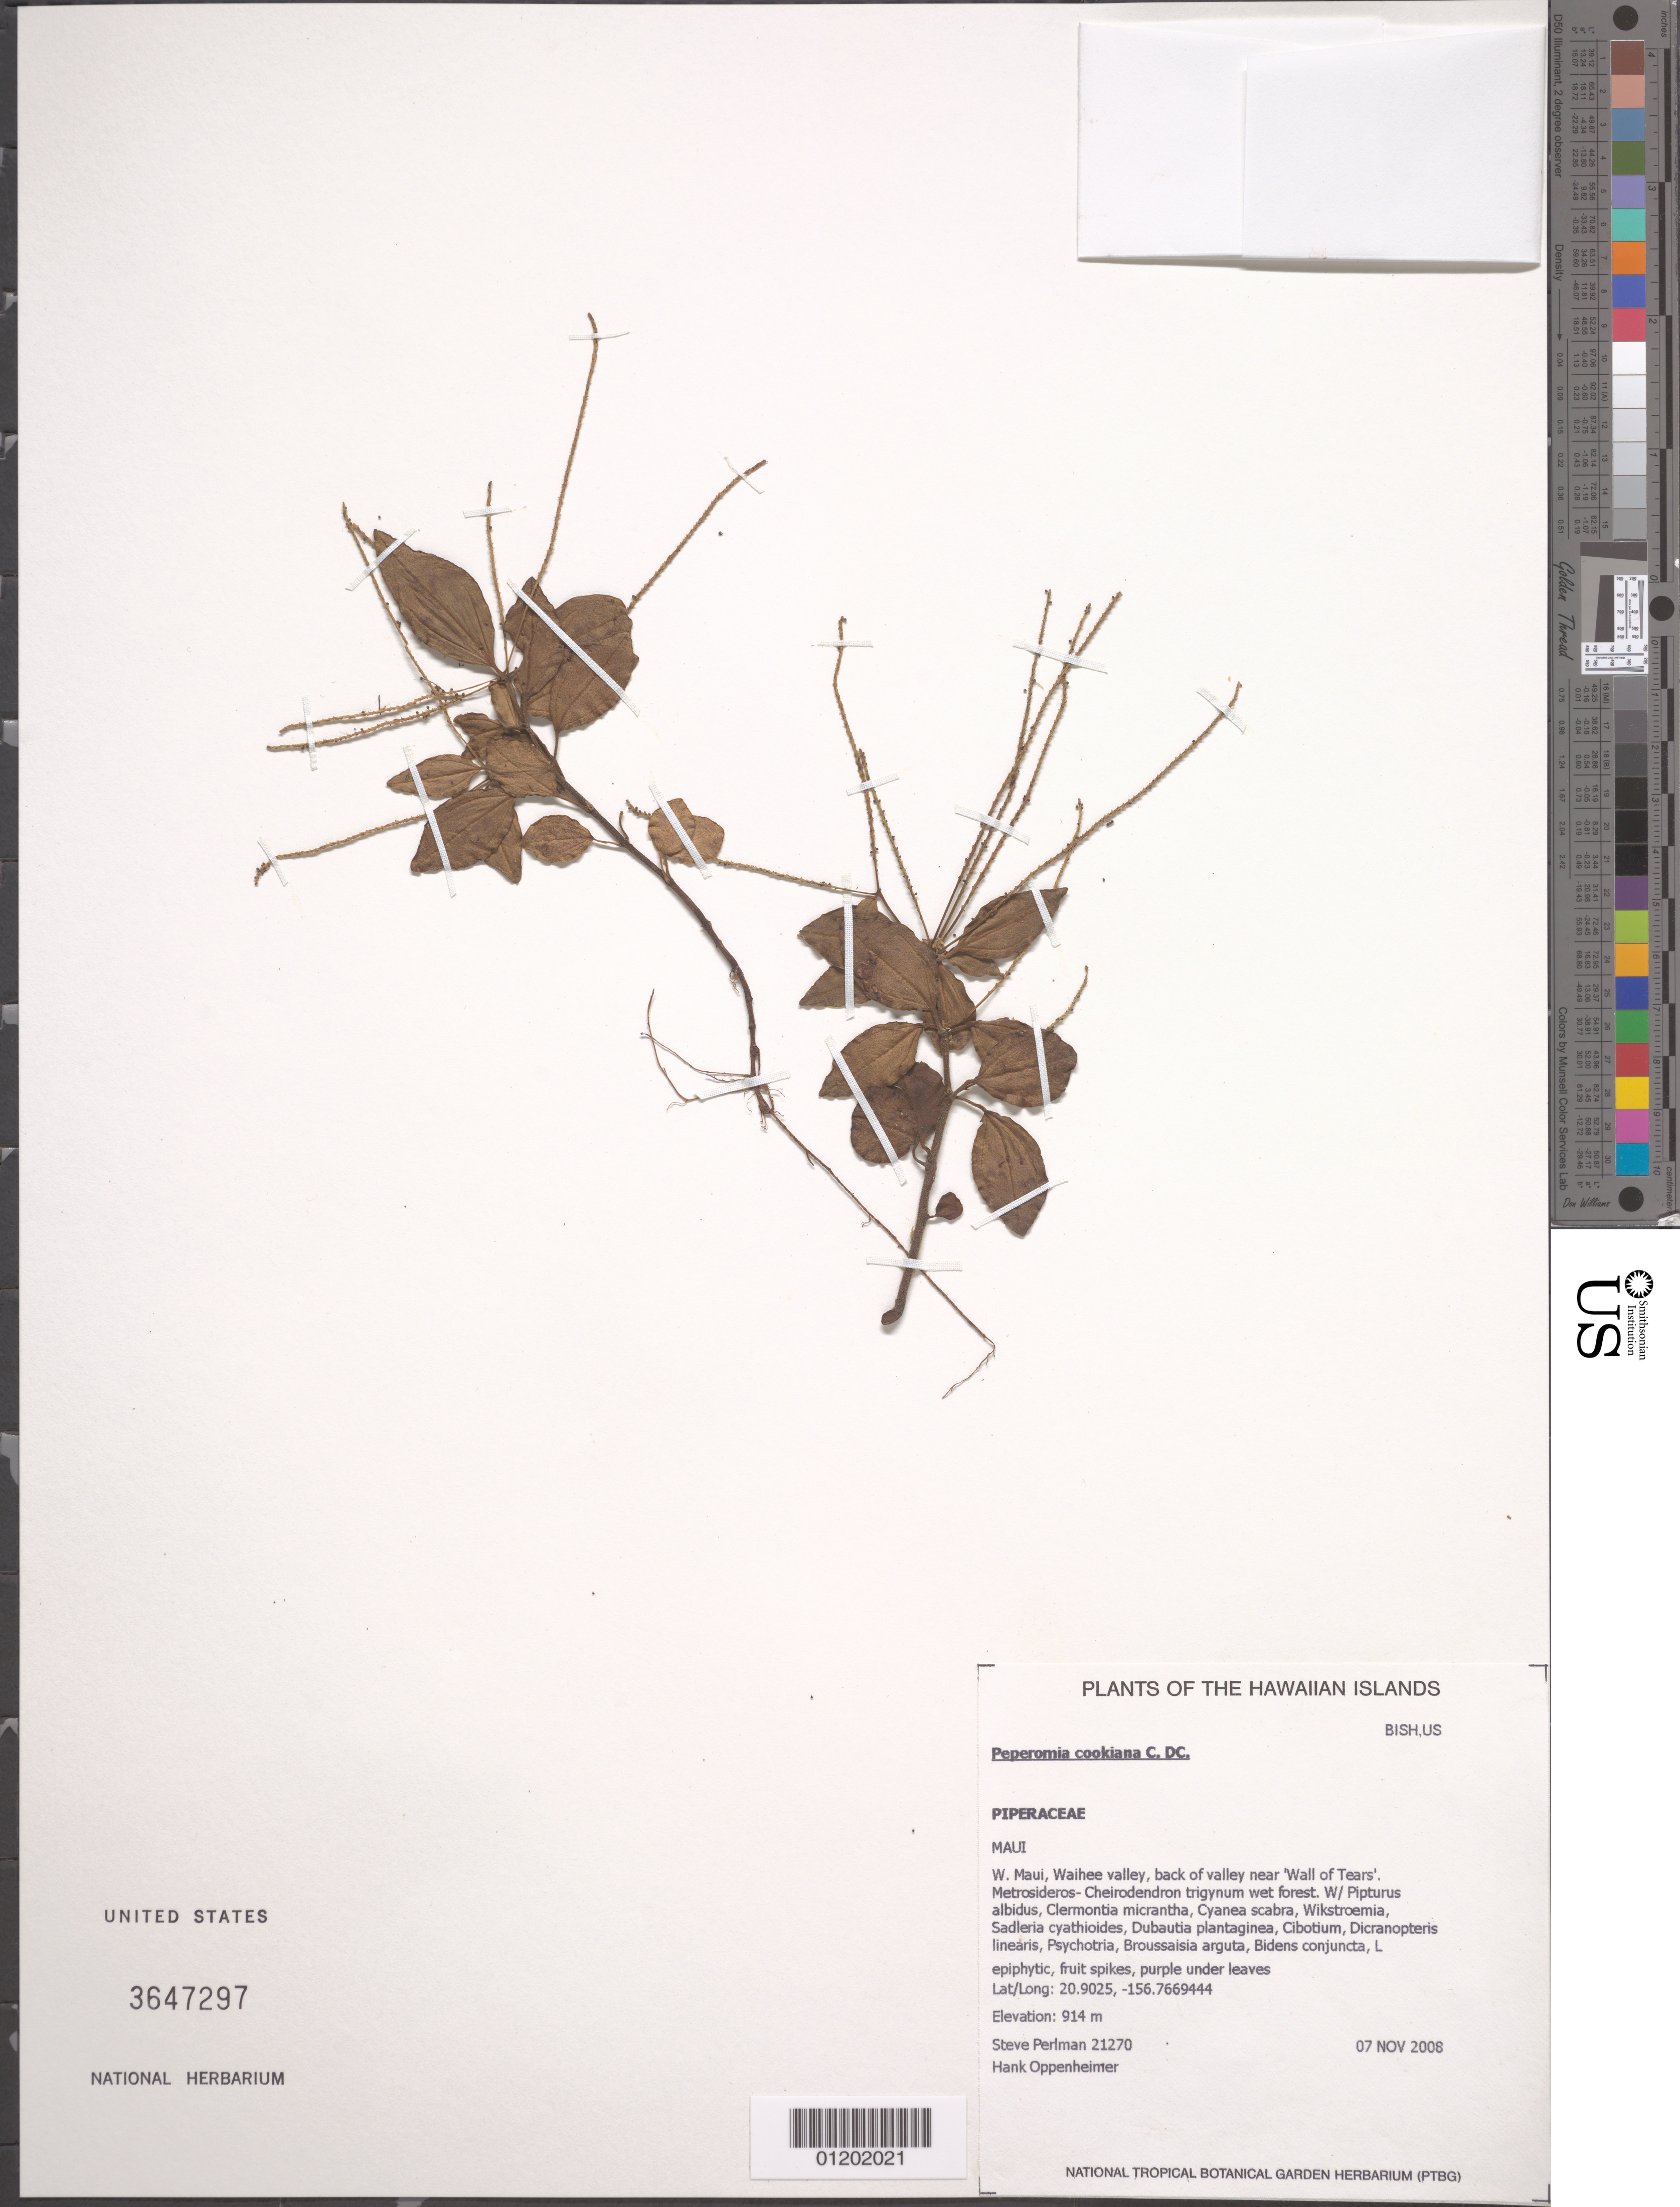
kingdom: Plantae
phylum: Tracheophyta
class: Magnoliopsida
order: Piperales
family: Piperaceae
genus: Peperomia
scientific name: Peperomia cookiana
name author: C. DC.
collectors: S. P. Perlman & H. Oppenheimer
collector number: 21270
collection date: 2008-11-07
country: United States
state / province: Hawaii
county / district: Maui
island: Maui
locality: W Maui, Waihee valley, back of valley near 'Wall of Tears.'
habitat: Wet forest.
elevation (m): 914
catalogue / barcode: US 3647297